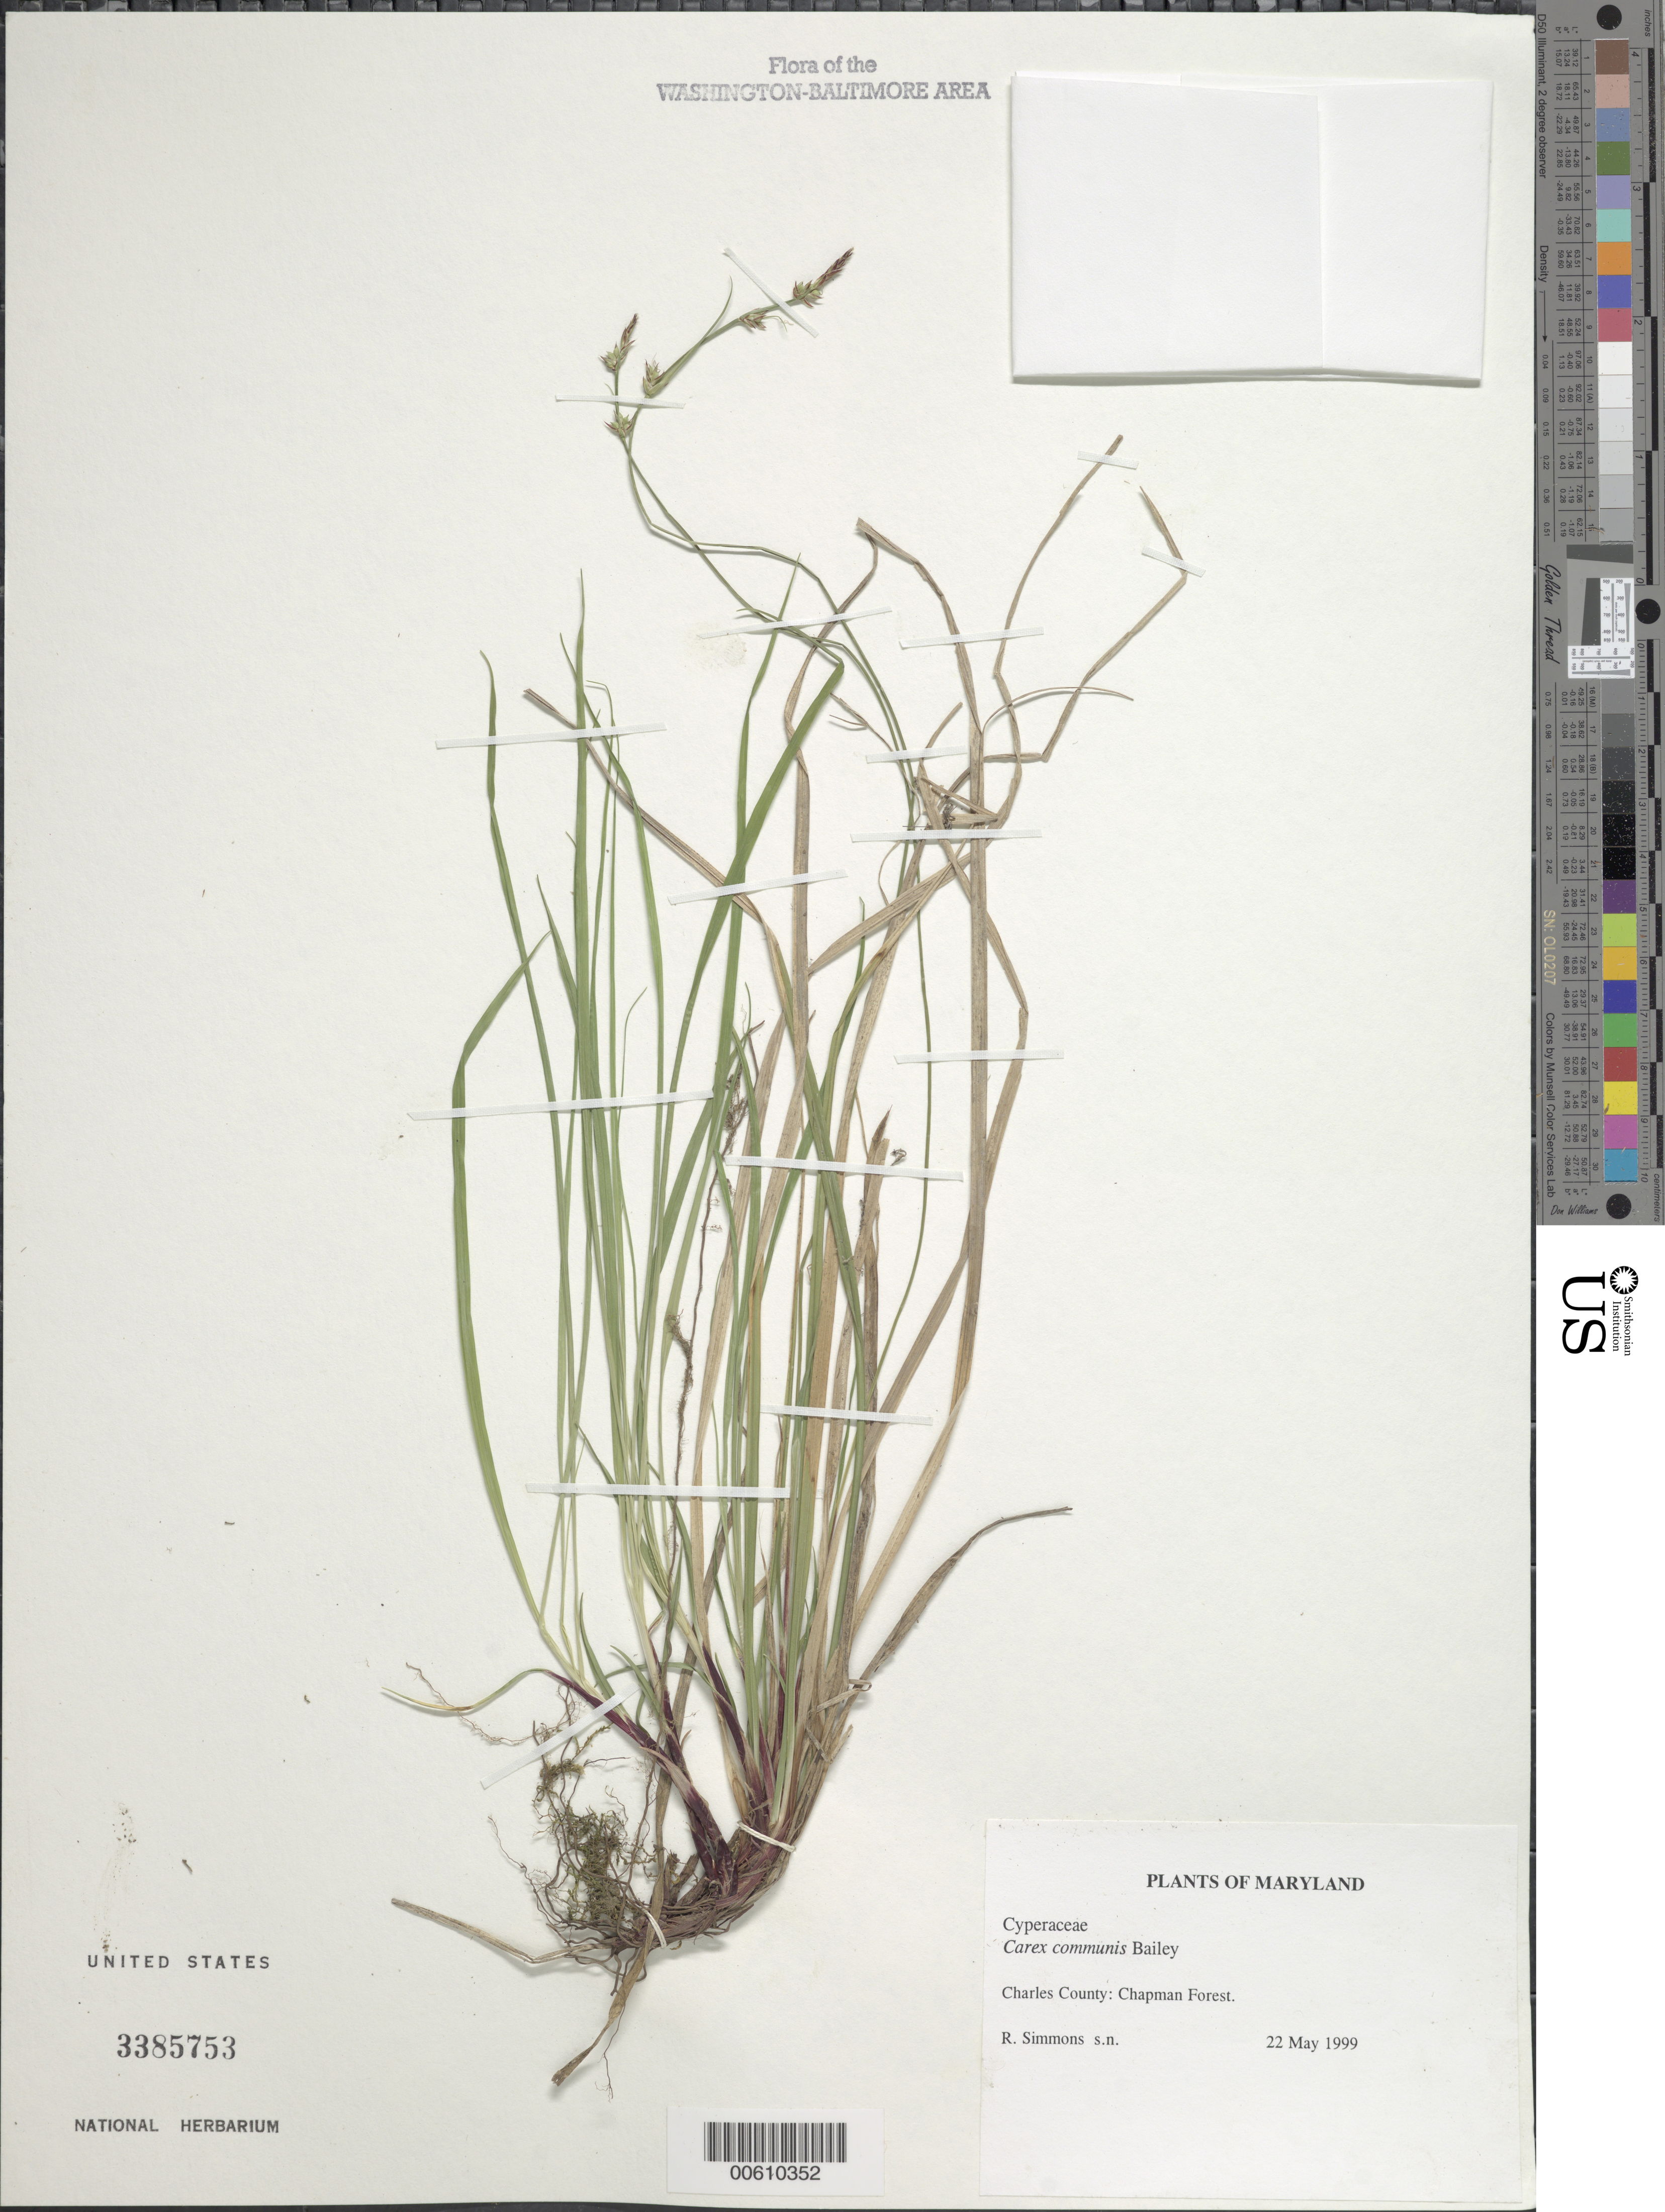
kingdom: Plantae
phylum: Tracheophyta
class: Liliopsida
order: Poales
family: Cyperaceae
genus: Carex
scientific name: Carex communis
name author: L.H. Bailey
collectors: R. H. Simmons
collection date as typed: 22 May 1999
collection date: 1999-05-22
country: United States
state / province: Maryland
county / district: Charles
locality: Chapman Forest.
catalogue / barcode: US 3385753